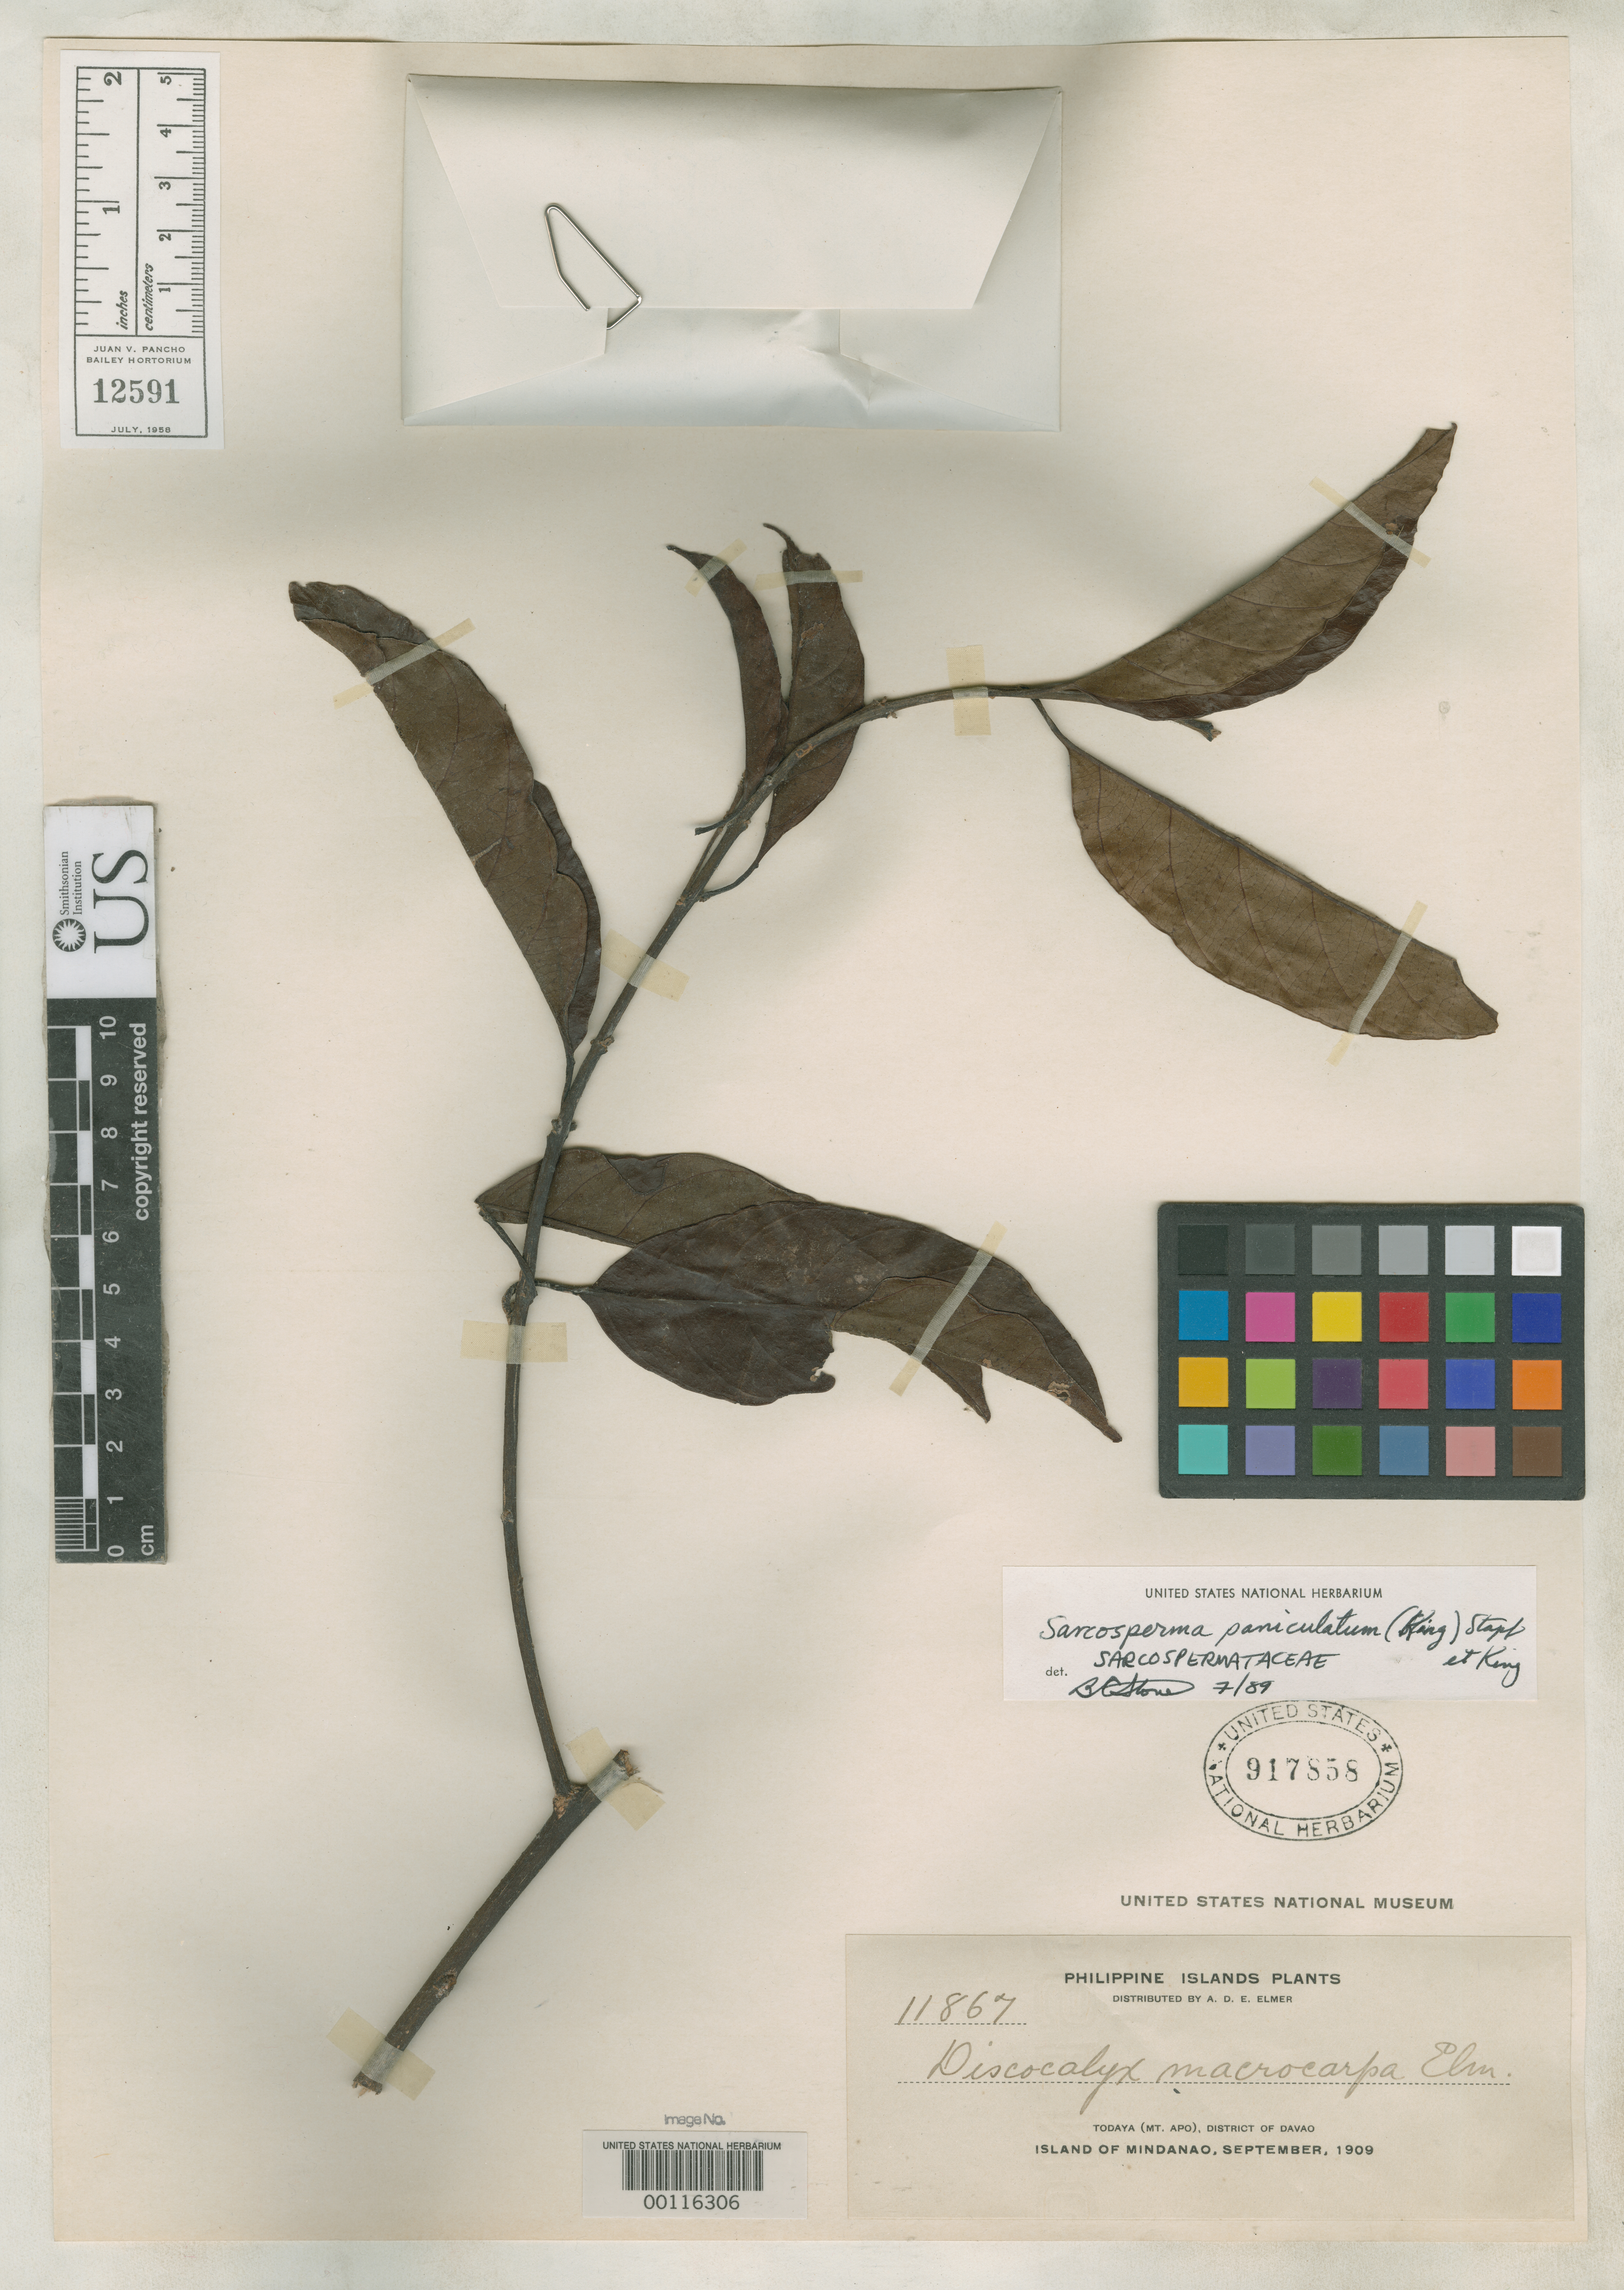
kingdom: Plantae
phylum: Tracheophyta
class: Magnoliopsida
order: Ericales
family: Primulaceae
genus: Discocalyx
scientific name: Discocalyx macrocarpa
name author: Elmer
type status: Isosyntype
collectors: A. D. E. Elmer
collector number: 11867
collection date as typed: Jul 1909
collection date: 1909-07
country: Philippines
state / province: Davao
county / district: Davao del Sur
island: Mindanao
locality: Todaya, Mount Apo.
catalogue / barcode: US 917858